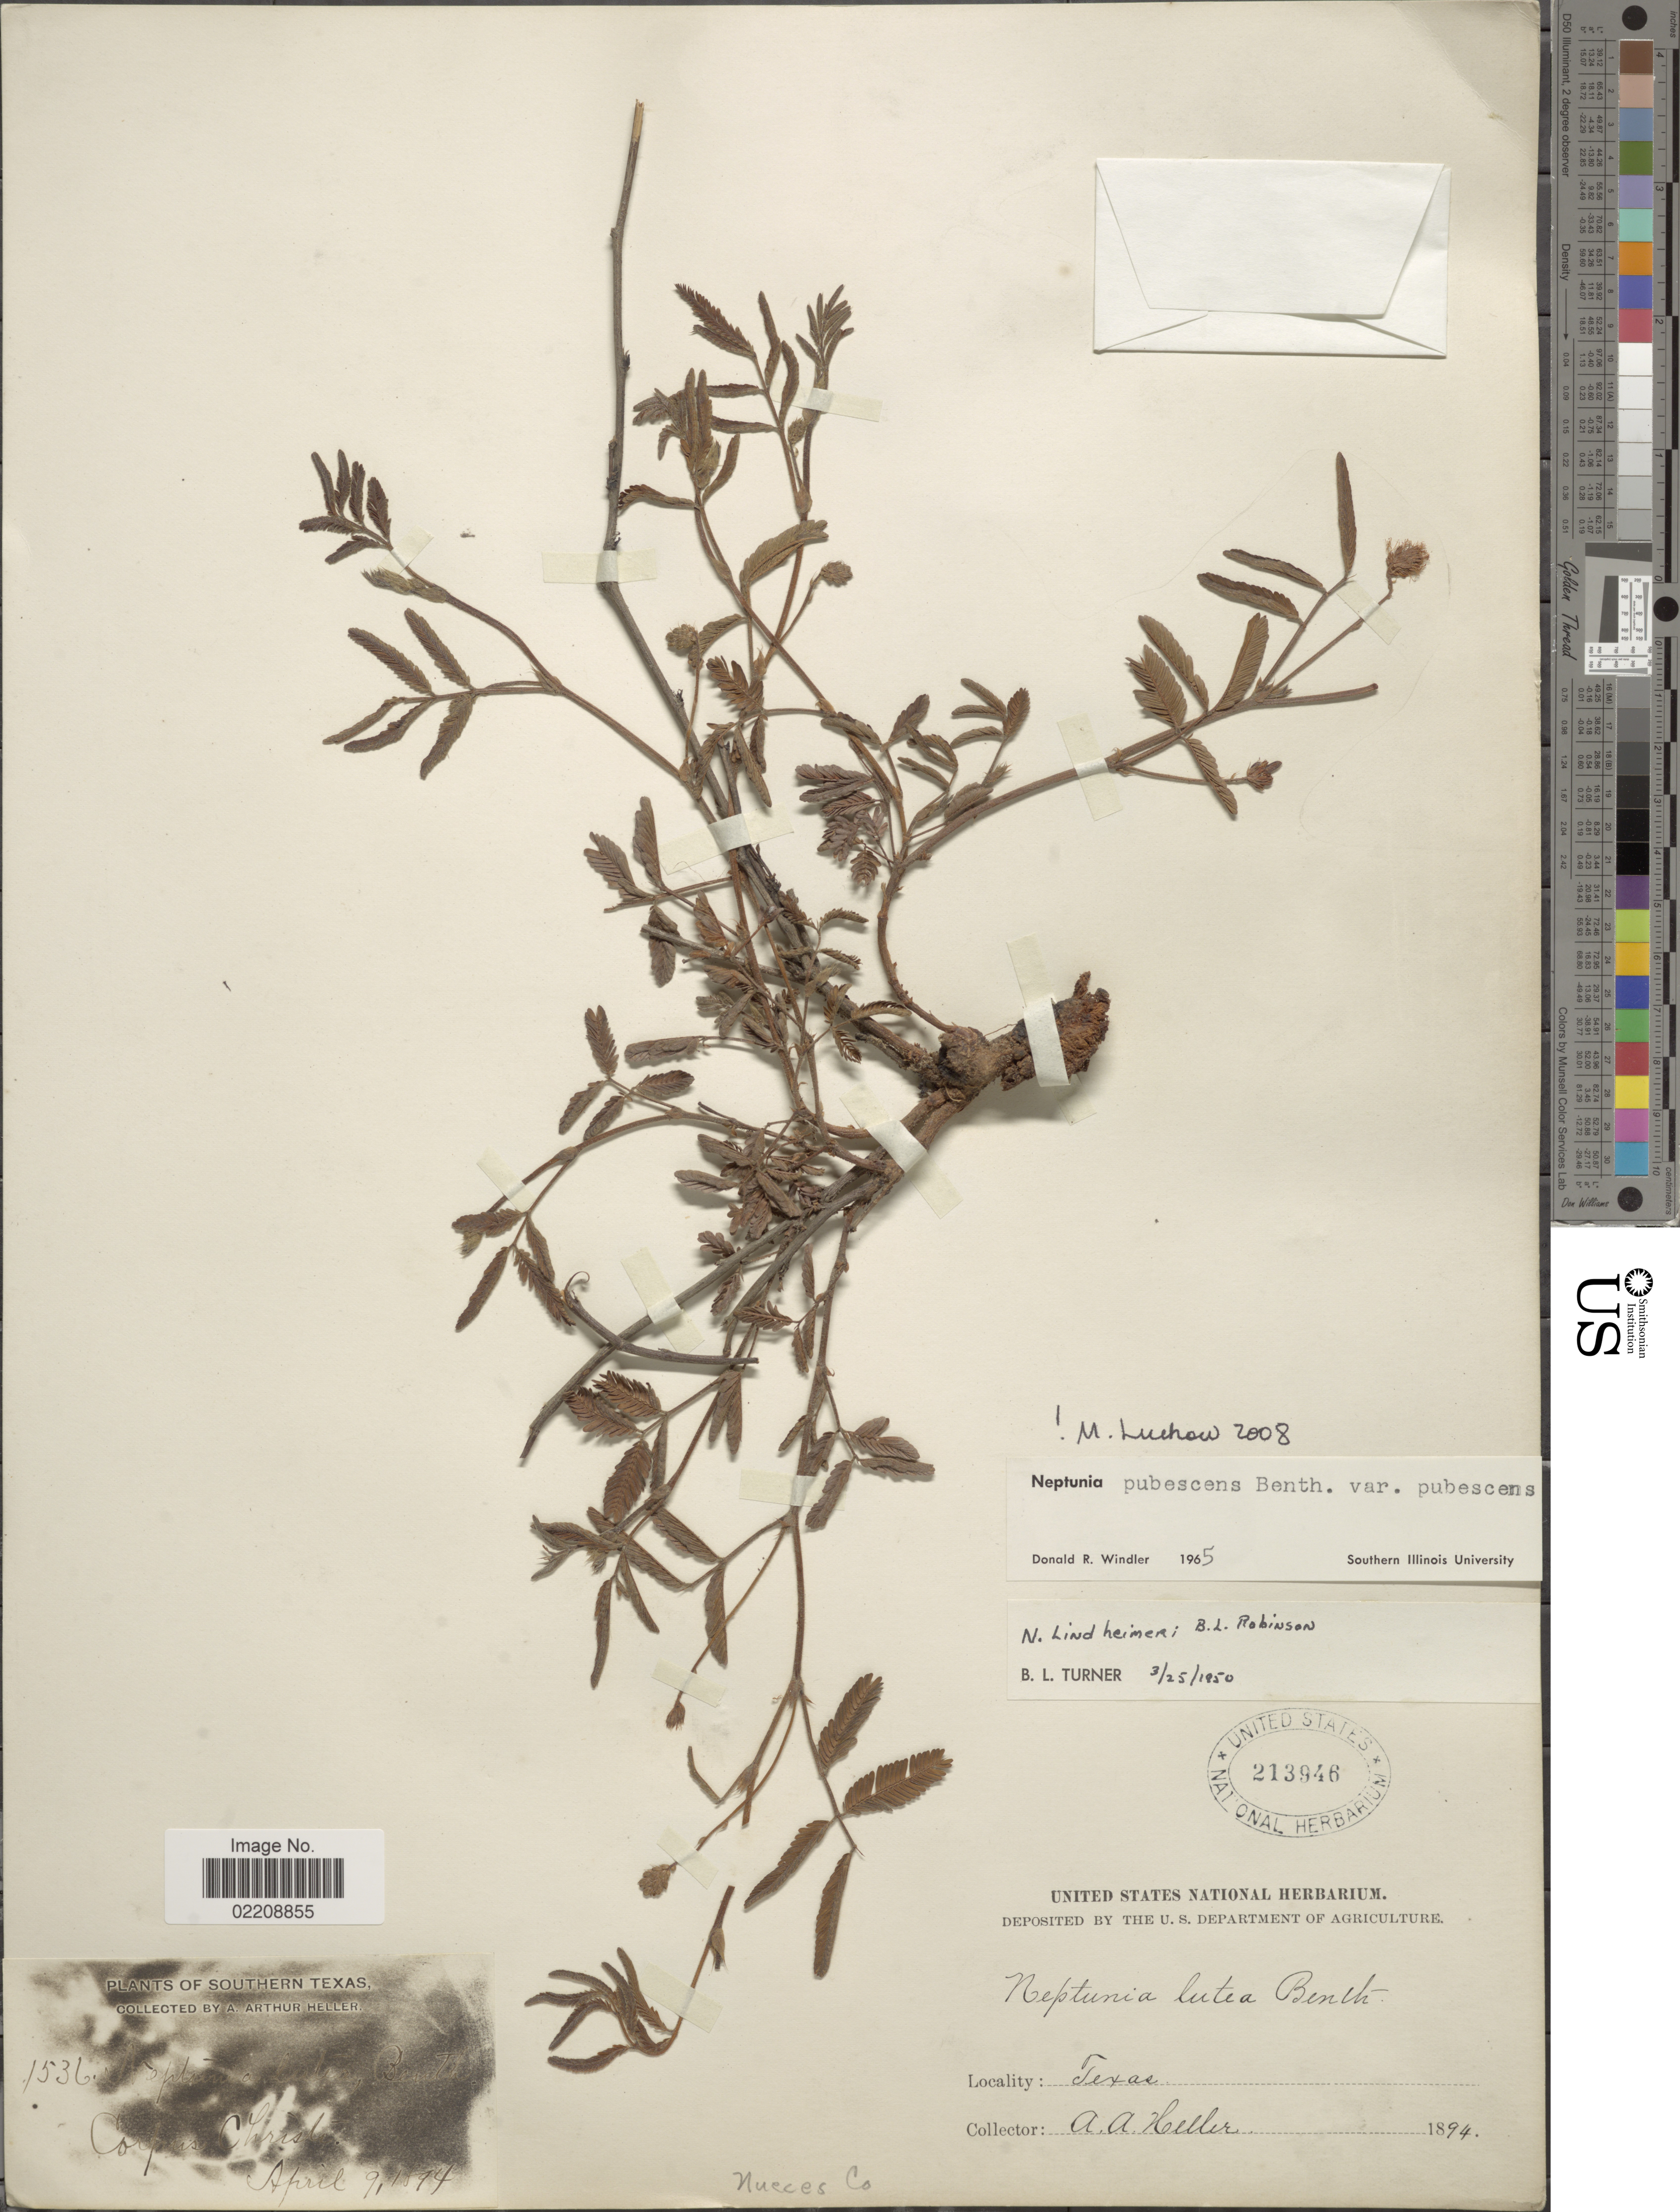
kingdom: Plantae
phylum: Tracheophyta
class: Magnoliopsida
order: Fabales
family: Fabaceae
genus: Neptunia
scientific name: Neptunia pubescens var. pubescens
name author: Benth.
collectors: A. A. Heller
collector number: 1536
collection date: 1894-04-09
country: United States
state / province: Texas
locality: Southern Texas, Corpus Christi, Nueces Co.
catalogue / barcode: US 213946